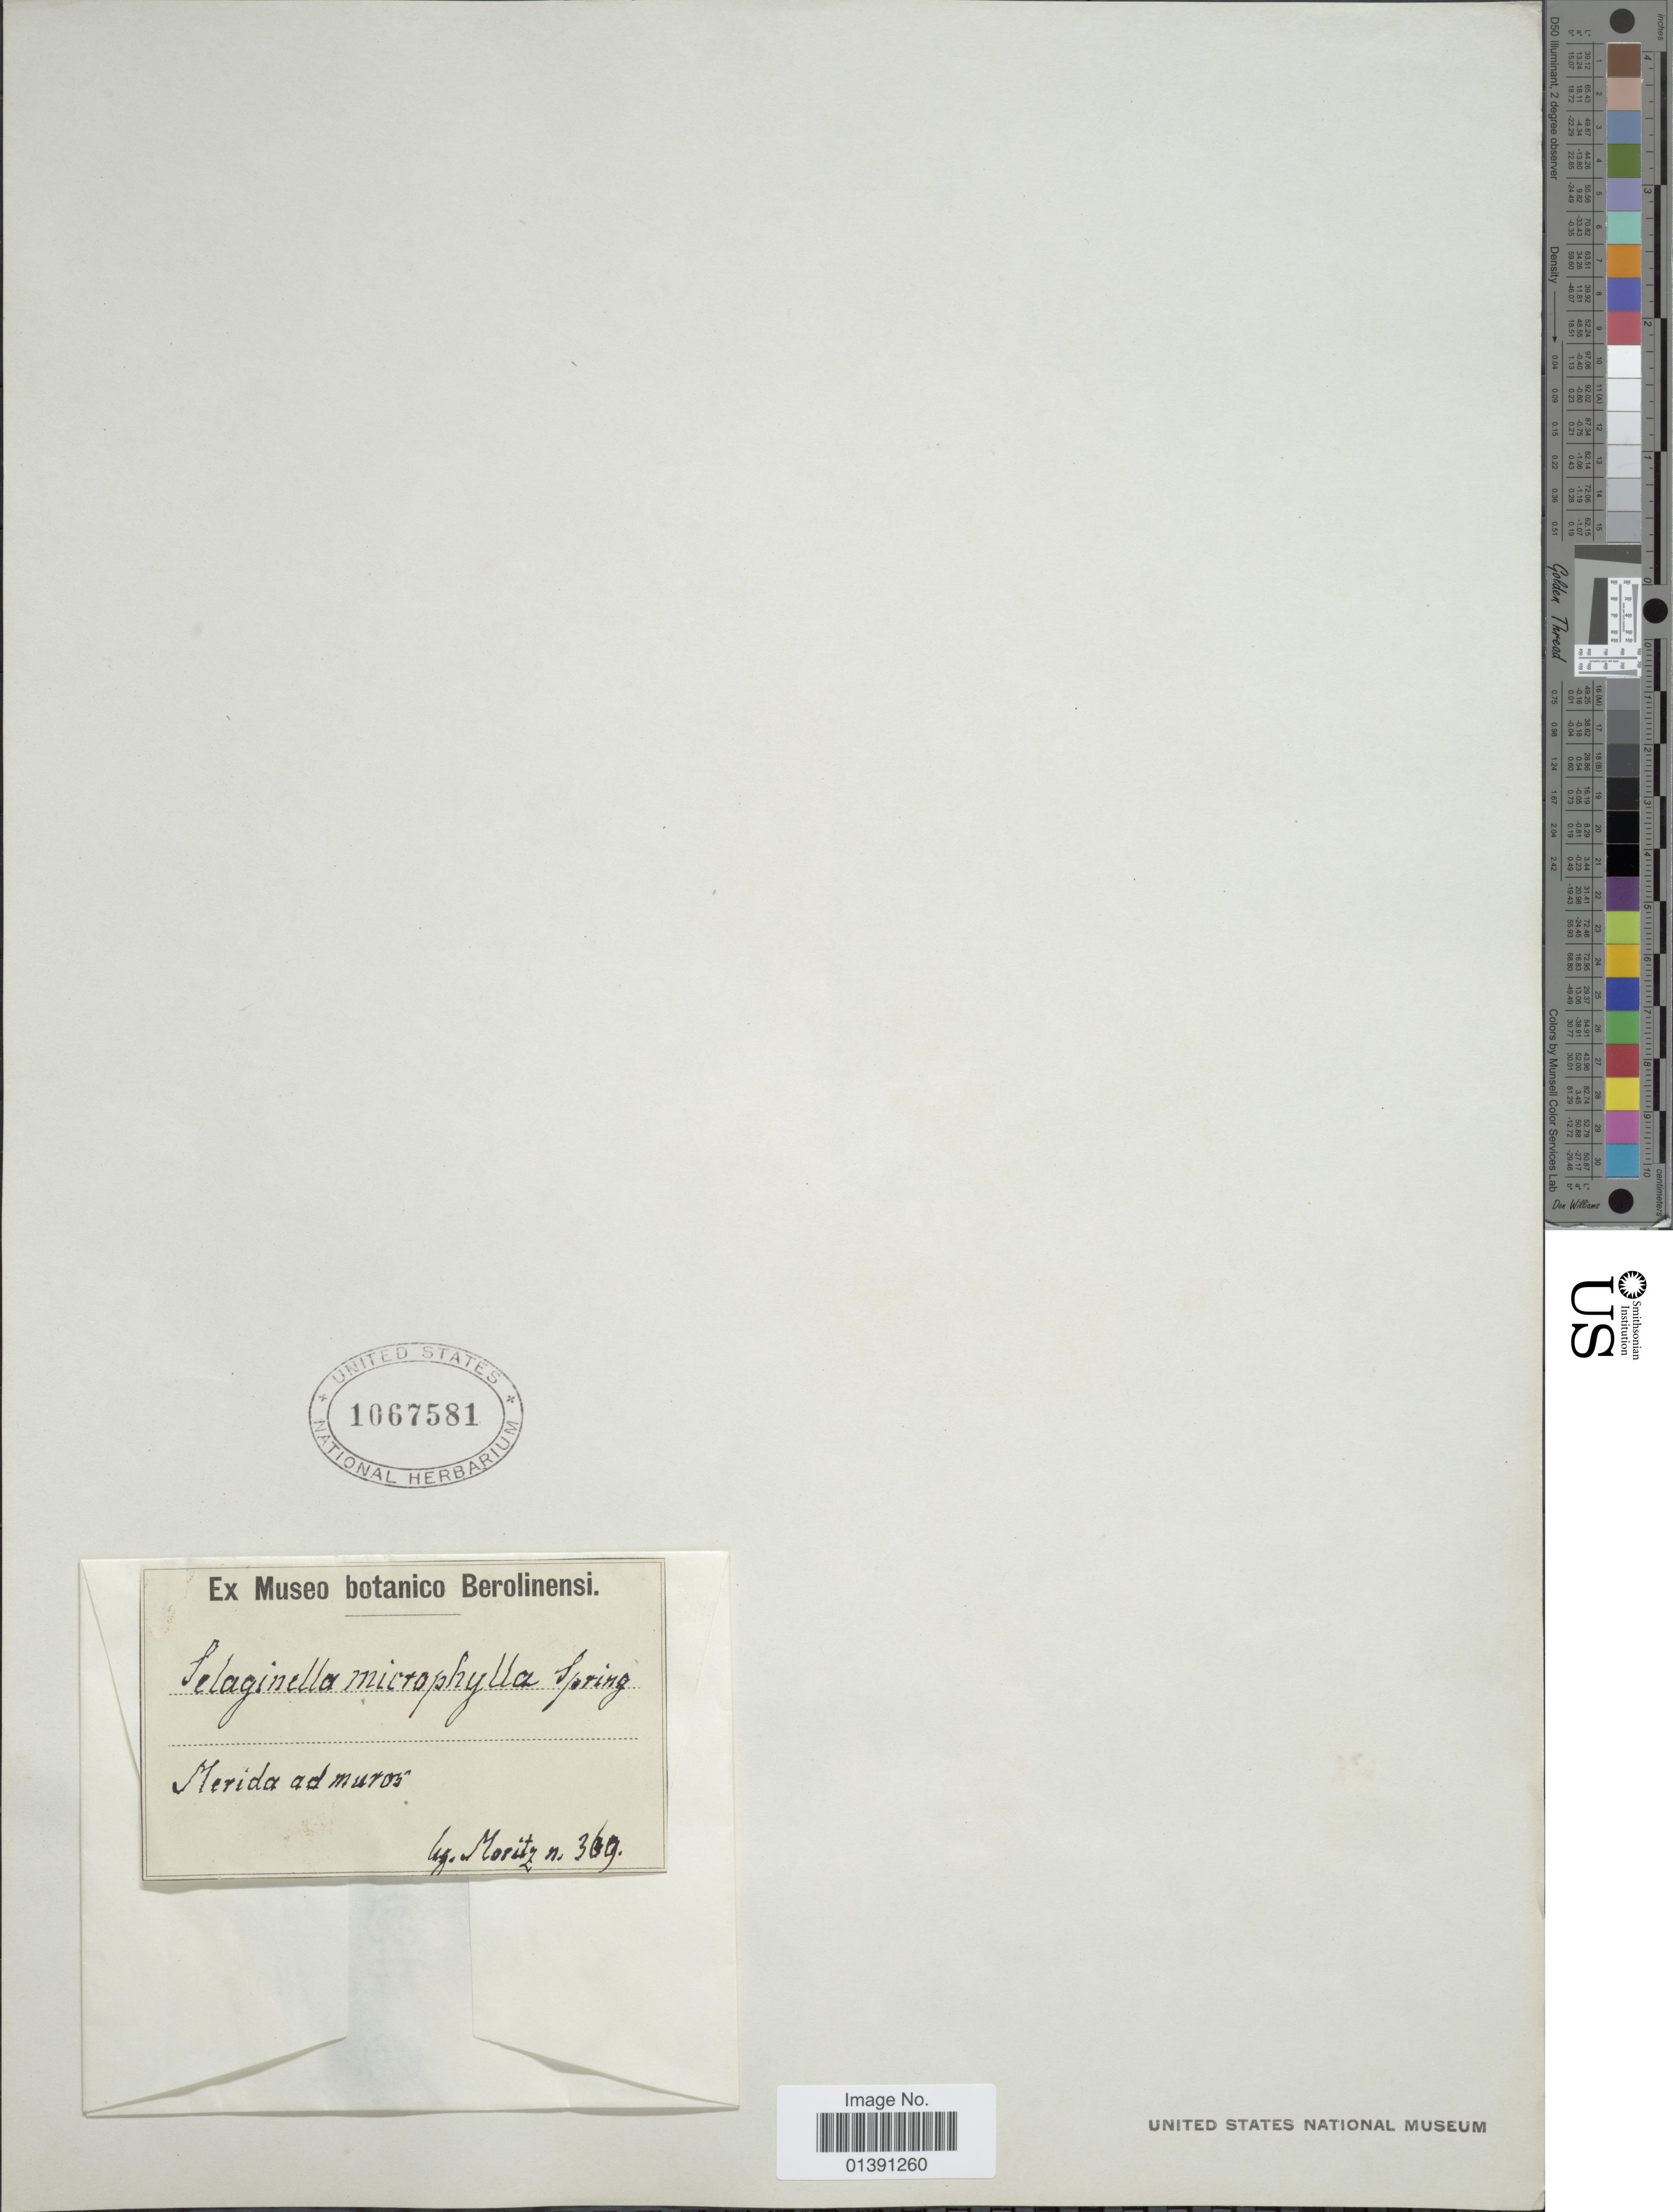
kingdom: Plantae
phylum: Tracheophyta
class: Lycopodiopsida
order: Selaginellales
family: Selaginellaceae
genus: Selaginella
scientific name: Selaginella microphylla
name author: (Kunth) Spring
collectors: Moritz, --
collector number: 369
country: Venezuela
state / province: Mérida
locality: Merida ad muros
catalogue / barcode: US 1067581